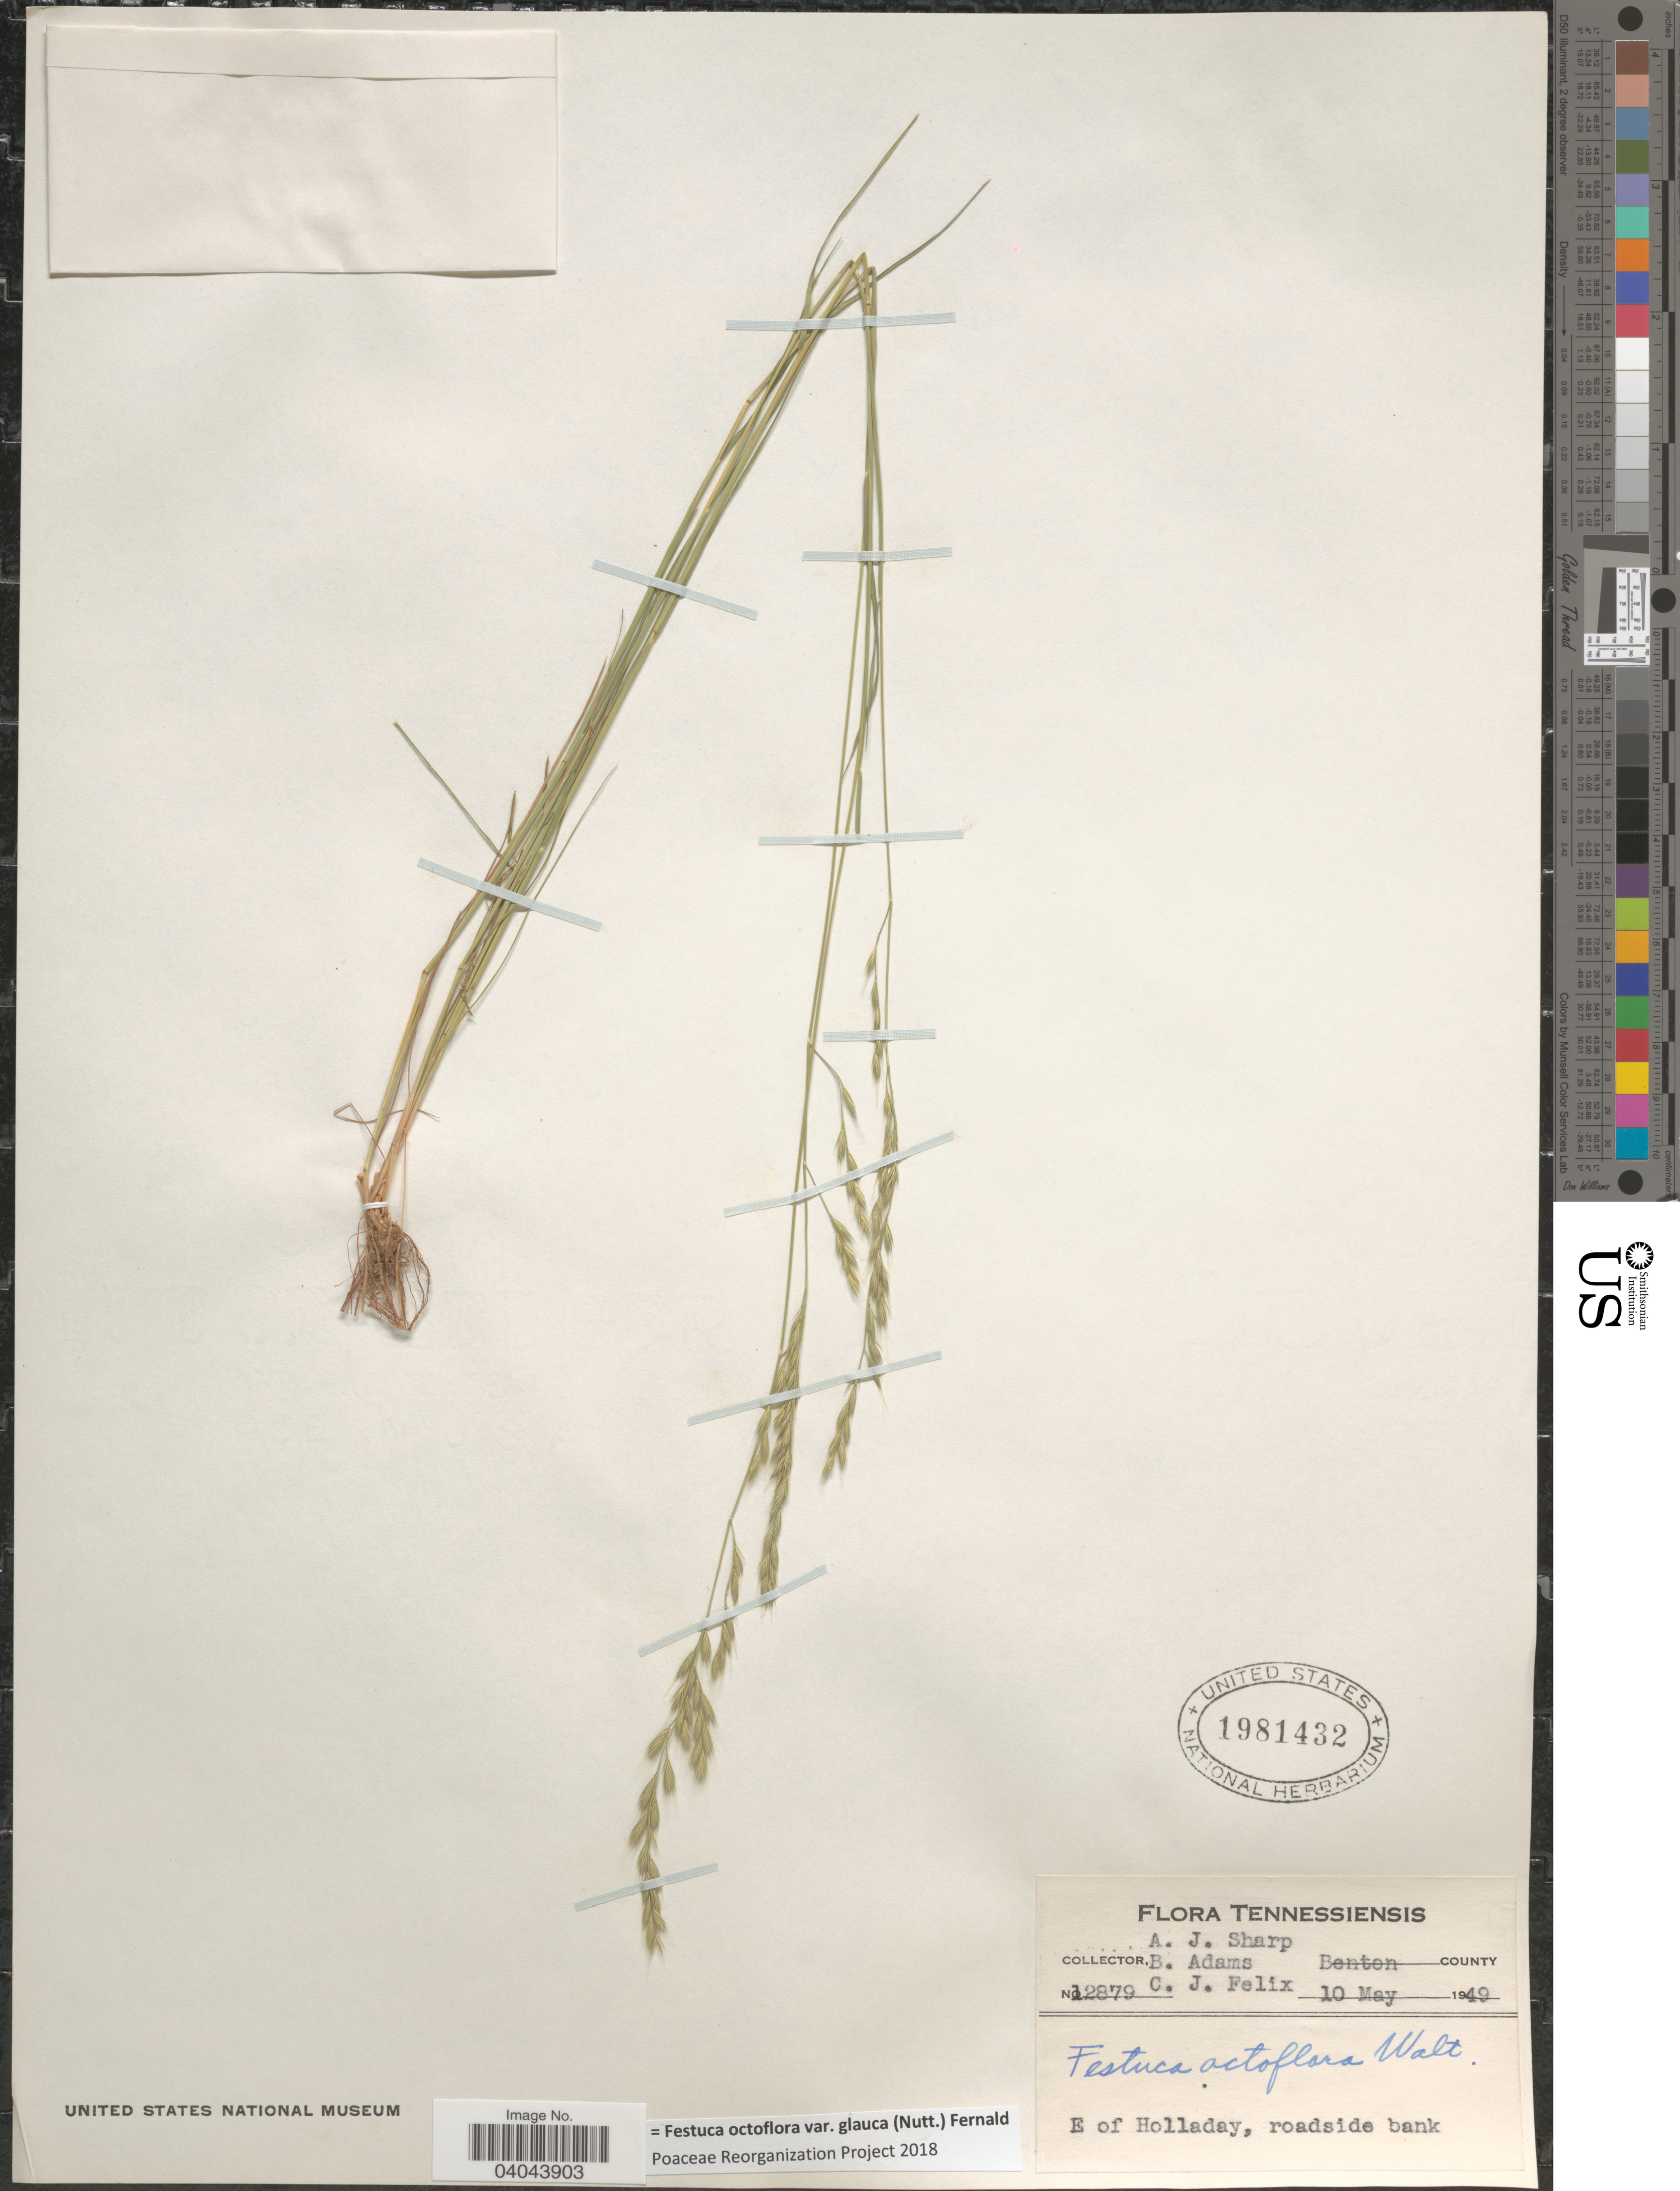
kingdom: Plantae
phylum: Tracheophyta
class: Liliopsida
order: Poales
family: Poaceae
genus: Festuca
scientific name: Festuca octoflora var. glauca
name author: (Nutt.) Fernald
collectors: A. J. Sharp, B. Adams & C. Felix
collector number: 12879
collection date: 1949-05-10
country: United States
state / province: Tennessee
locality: Benton County. E of Holladay, roadside bank.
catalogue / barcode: US 1981432